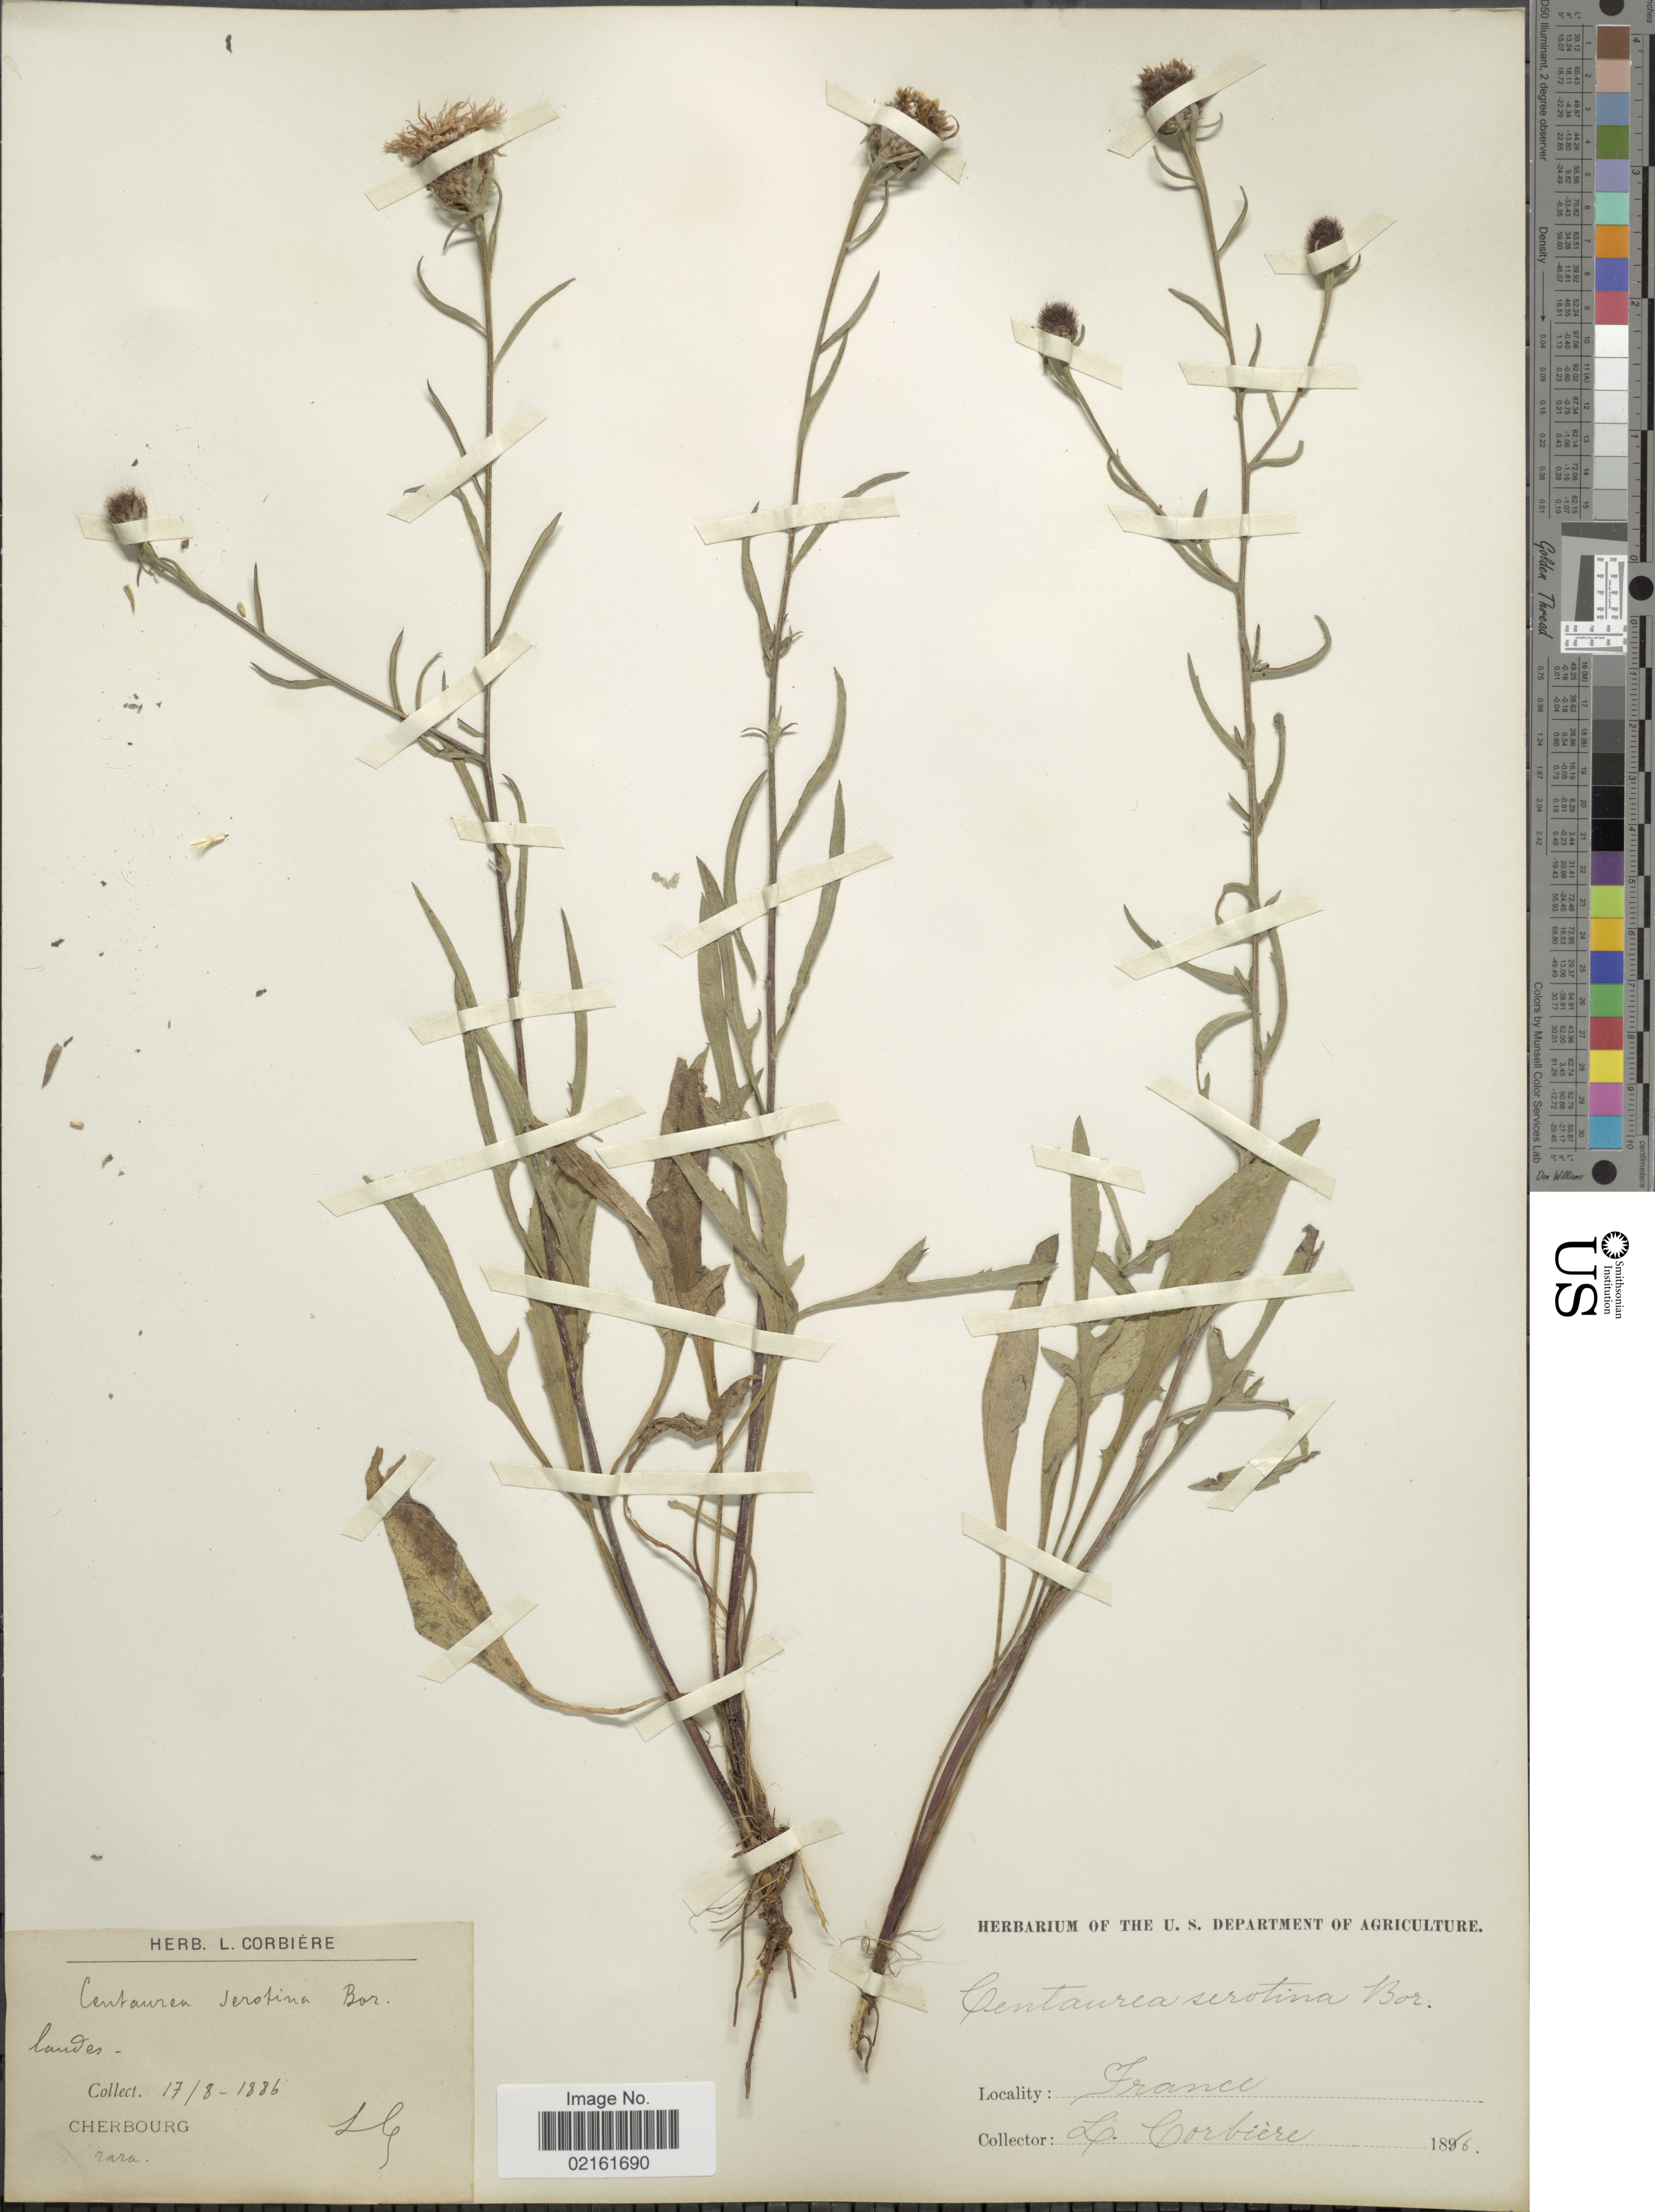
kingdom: Plantae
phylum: Tracheophyta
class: Magnoliopsida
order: Asterales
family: Asteraceae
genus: Centaurea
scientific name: Centaurea decipiens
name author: Thuill.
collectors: L. Corbière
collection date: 1886-08-17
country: France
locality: Landes, Cherbourg